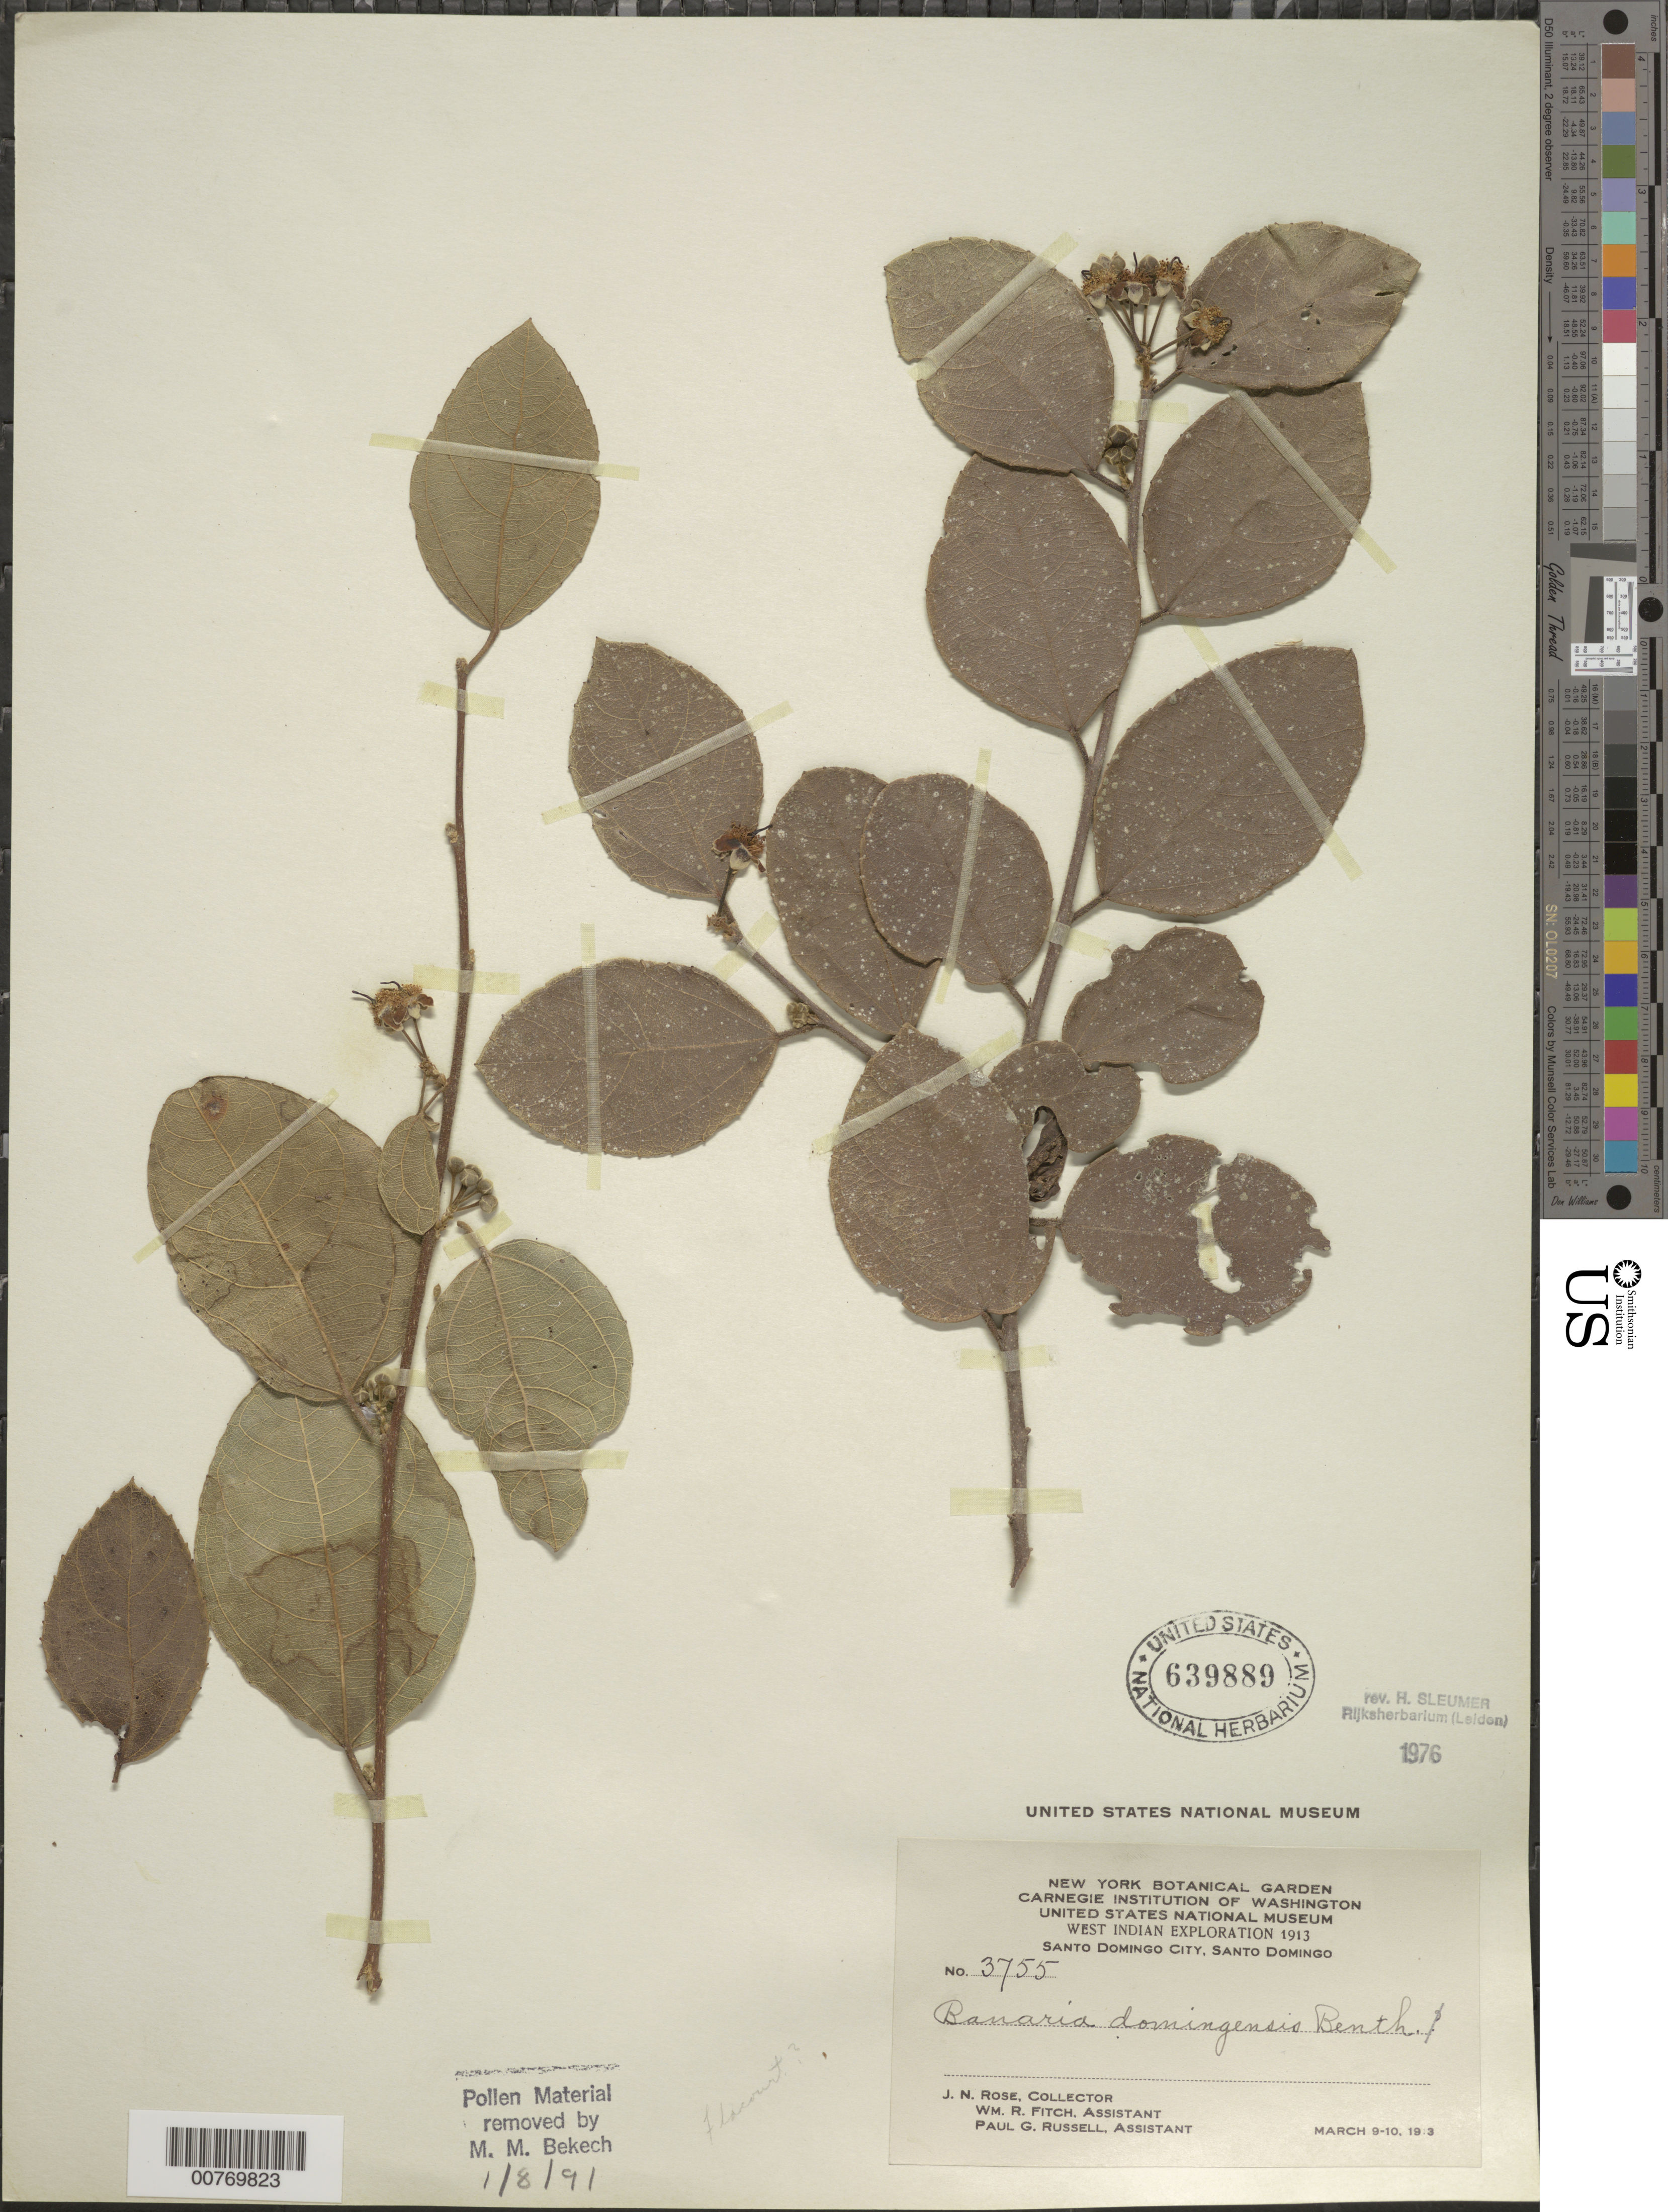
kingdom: Plantae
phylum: Tracheophyta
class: Magnoliopsida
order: Malpighiales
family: Salicaceae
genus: Banara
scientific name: Banara domingensis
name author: Benth.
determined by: Sleumer, H. O.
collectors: J. N. Rose, W. R. Fitch & P. G. Russell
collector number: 3755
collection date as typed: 09 Mar 1913 to 10 Mar 1913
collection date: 1913-03-09/1913-03-10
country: Dominican Republic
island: Hispaniola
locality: Santo Domingo City.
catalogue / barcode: US 639889